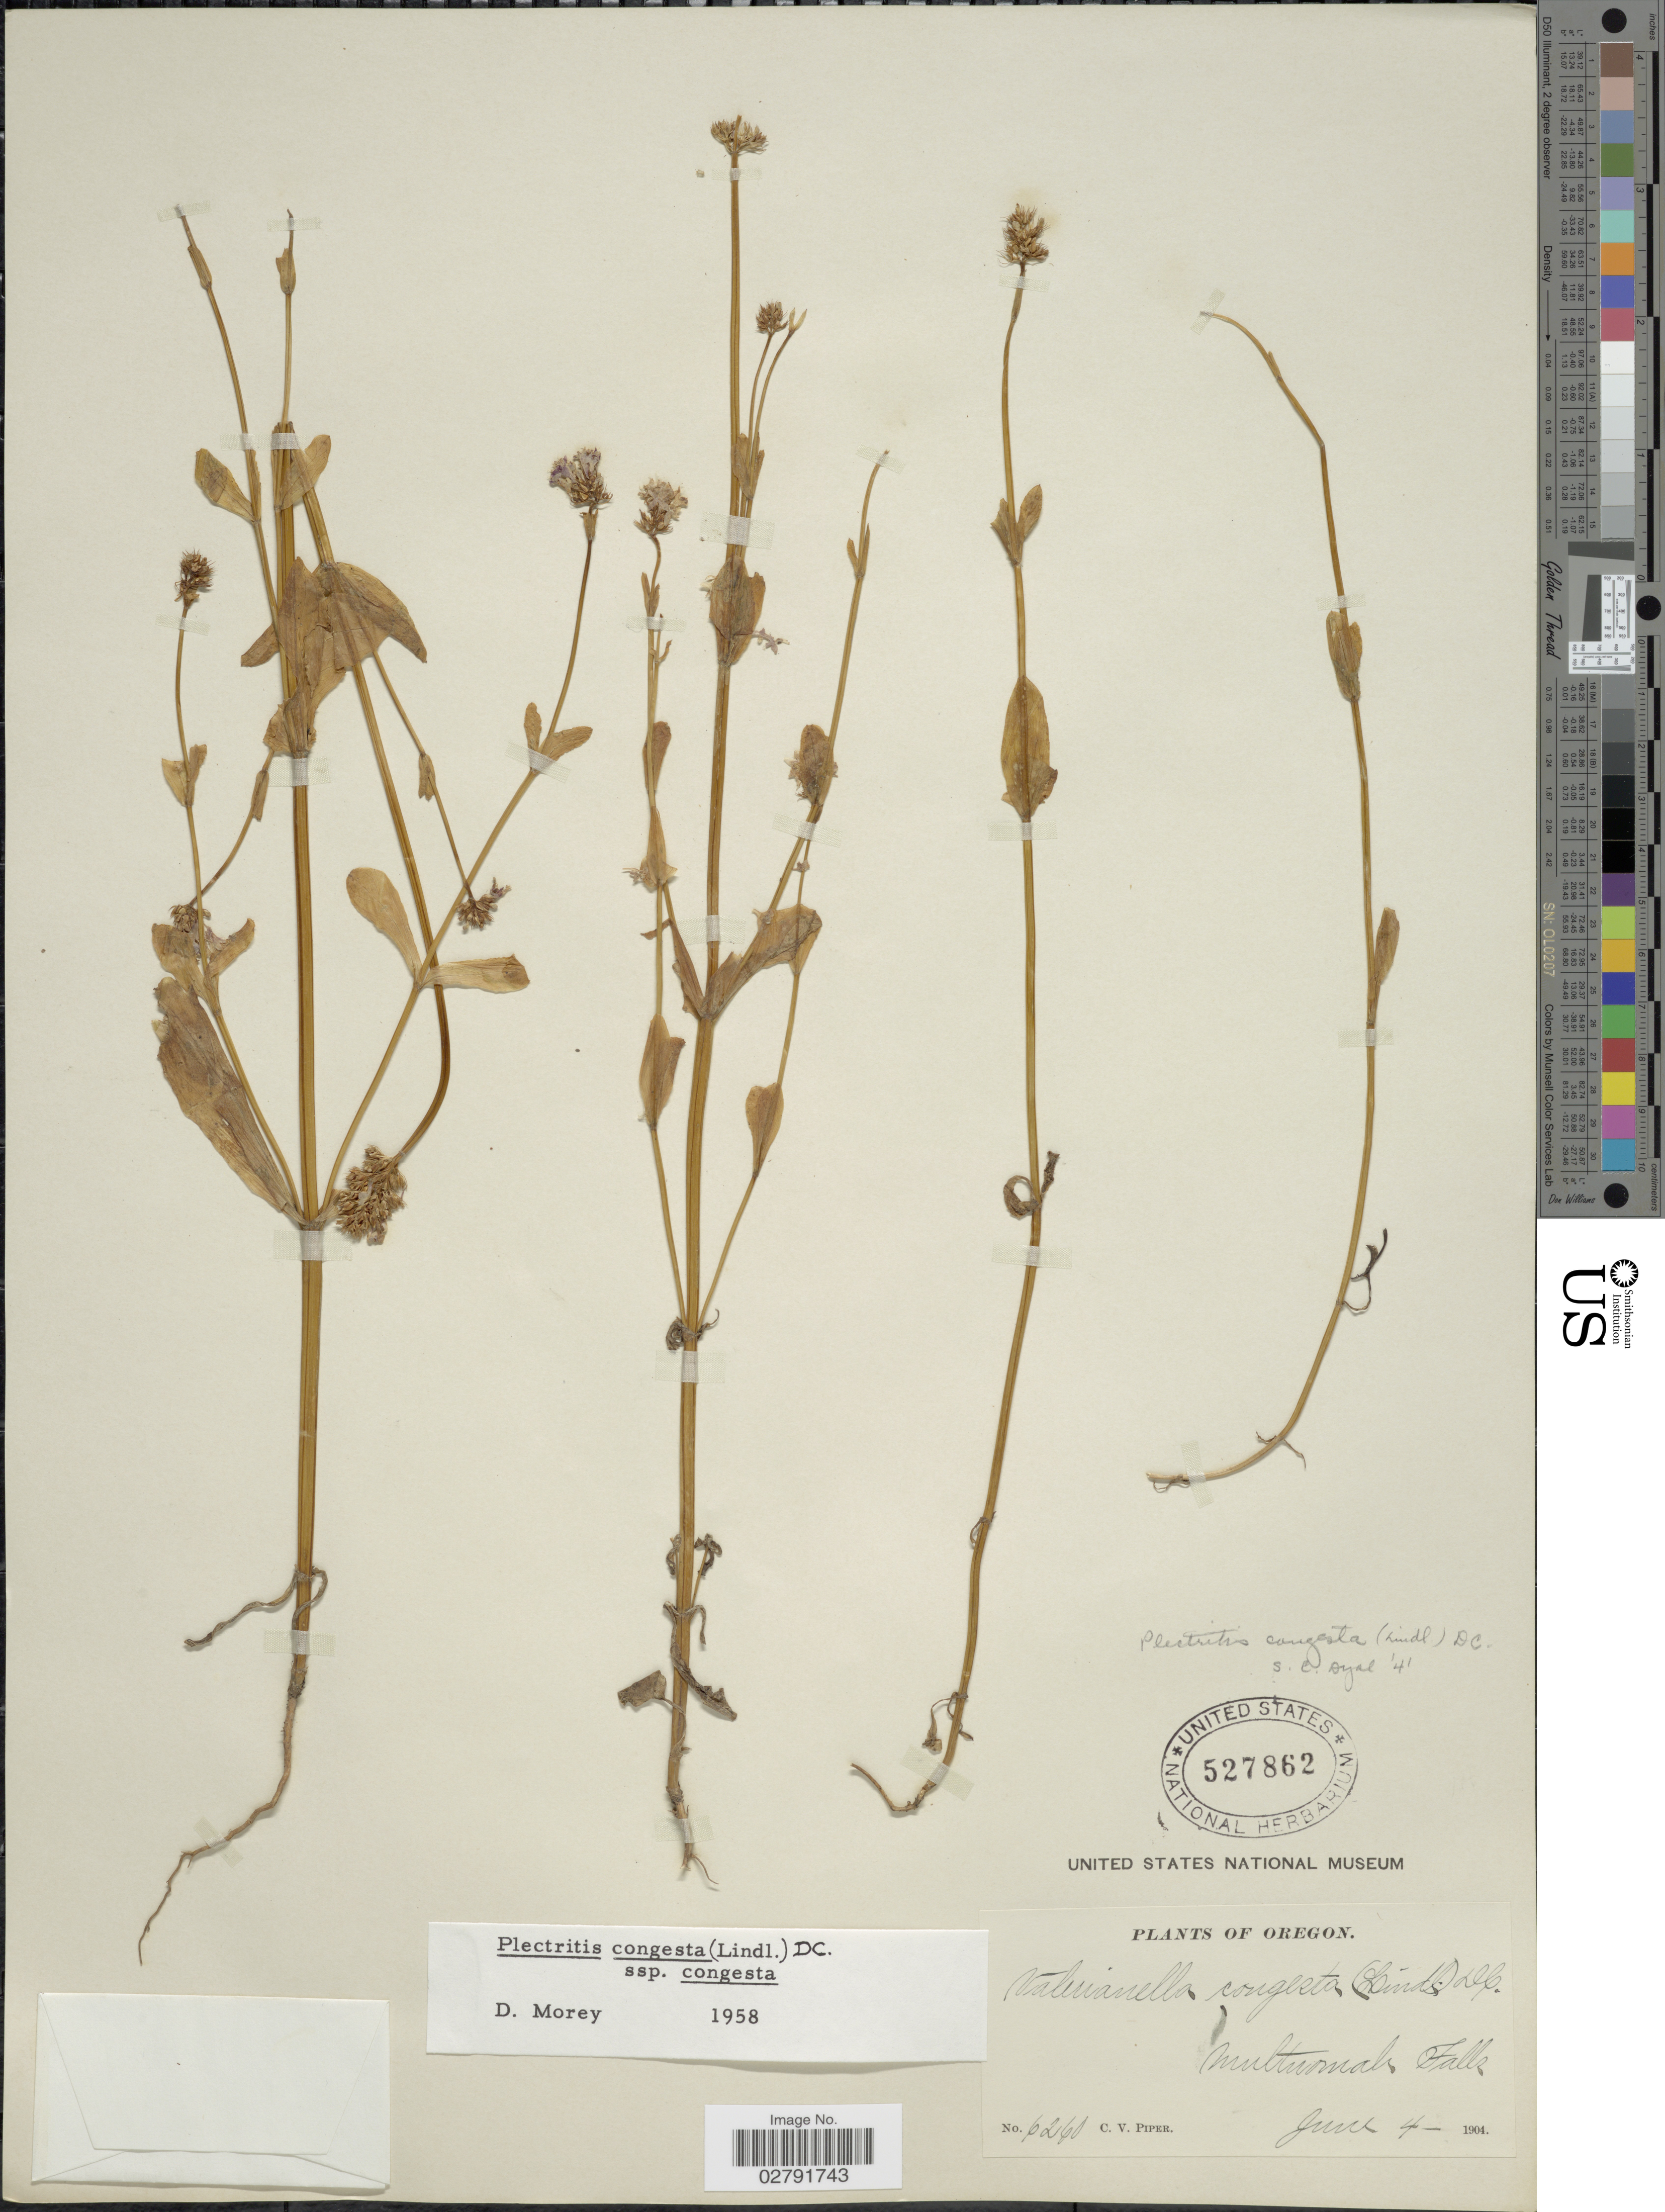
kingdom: Plantae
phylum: Tracheophyta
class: Magnoliopsida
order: Dipsacales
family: Caprifoliaceae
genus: Plectritis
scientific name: Plectritis congesta subsp. congesta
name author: (Lindl.) DC.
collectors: C. V. Piper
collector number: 6260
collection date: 1904-06-04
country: United States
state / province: Oregon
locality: Mutnomah Falls.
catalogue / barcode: US 527862